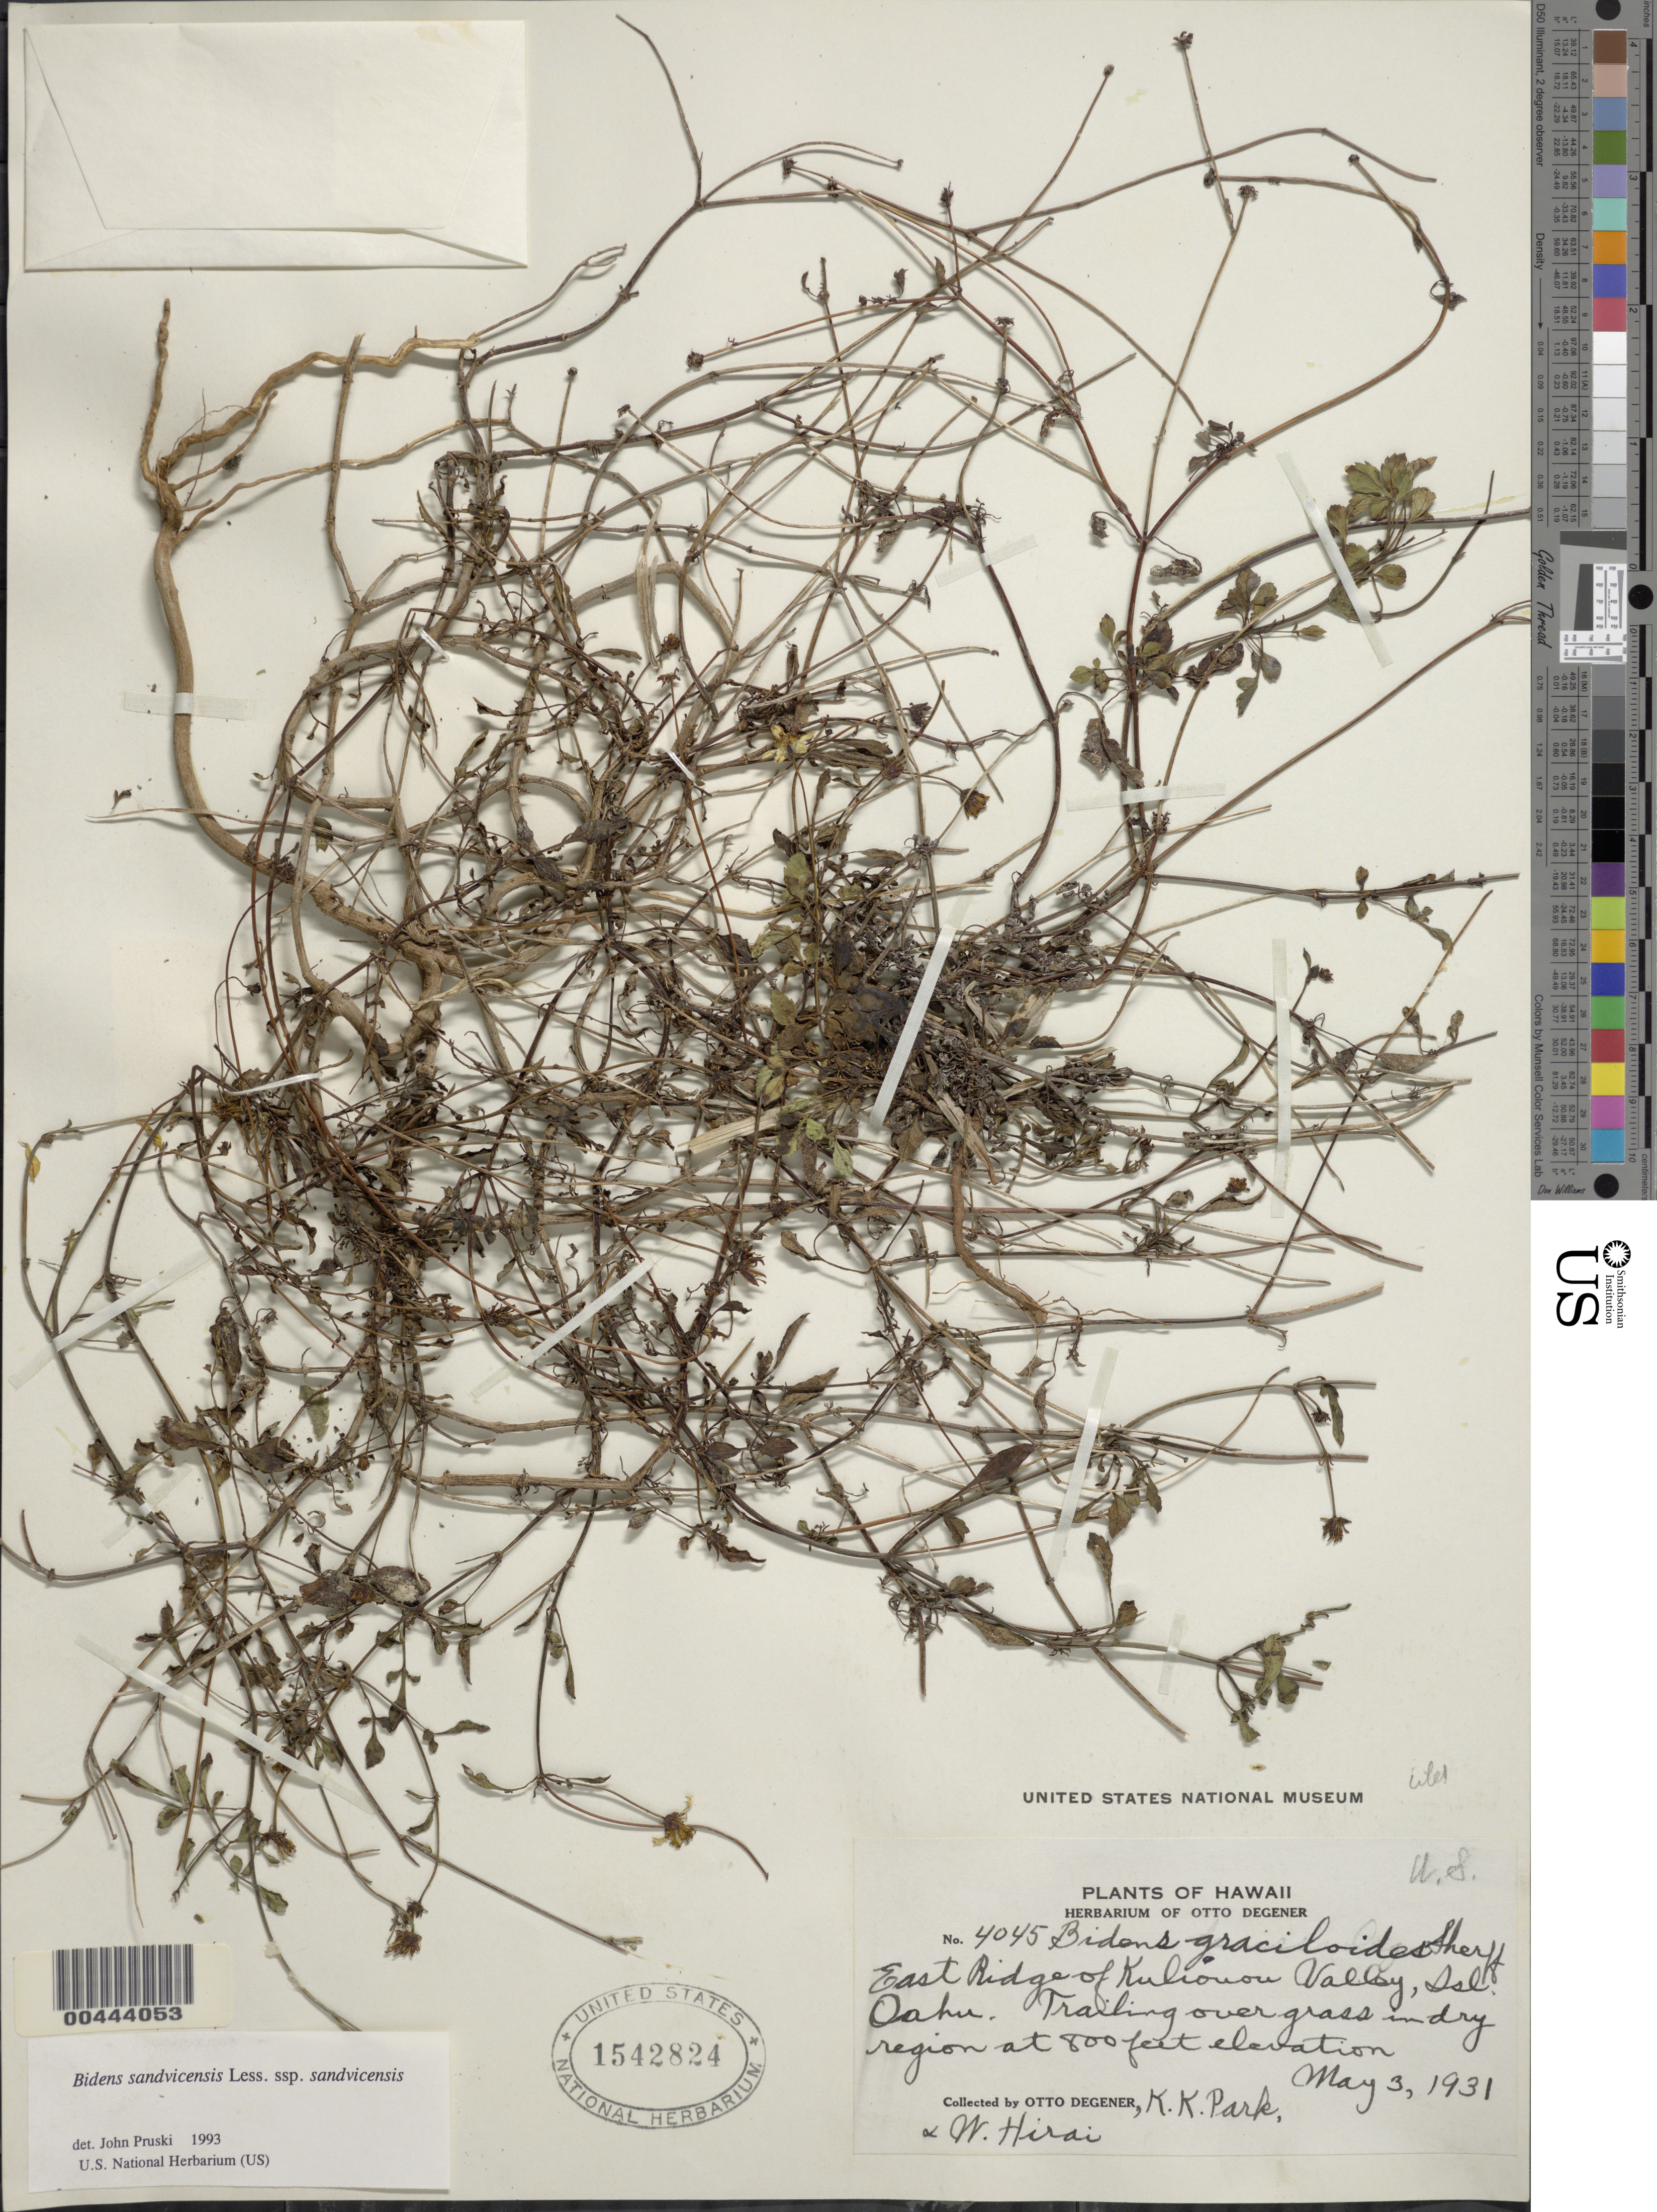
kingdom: Plantae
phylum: Tracheophyta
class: Magnoliopsida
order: Asterales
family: Asteraceae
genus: Bidens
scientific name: Bidens sandvicensis subsp. sandvicensis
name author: Less.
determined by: Pruski, J. F.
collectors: O. Degener, K. Park & W. Hirai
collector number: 4045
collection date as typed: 3 May 1931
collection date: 1931-05-03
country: United States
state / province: Hawaii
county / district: Honolulu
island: Oahu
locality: East ridge of Kuliouou Valley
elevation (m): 244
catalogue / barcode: US 1542824